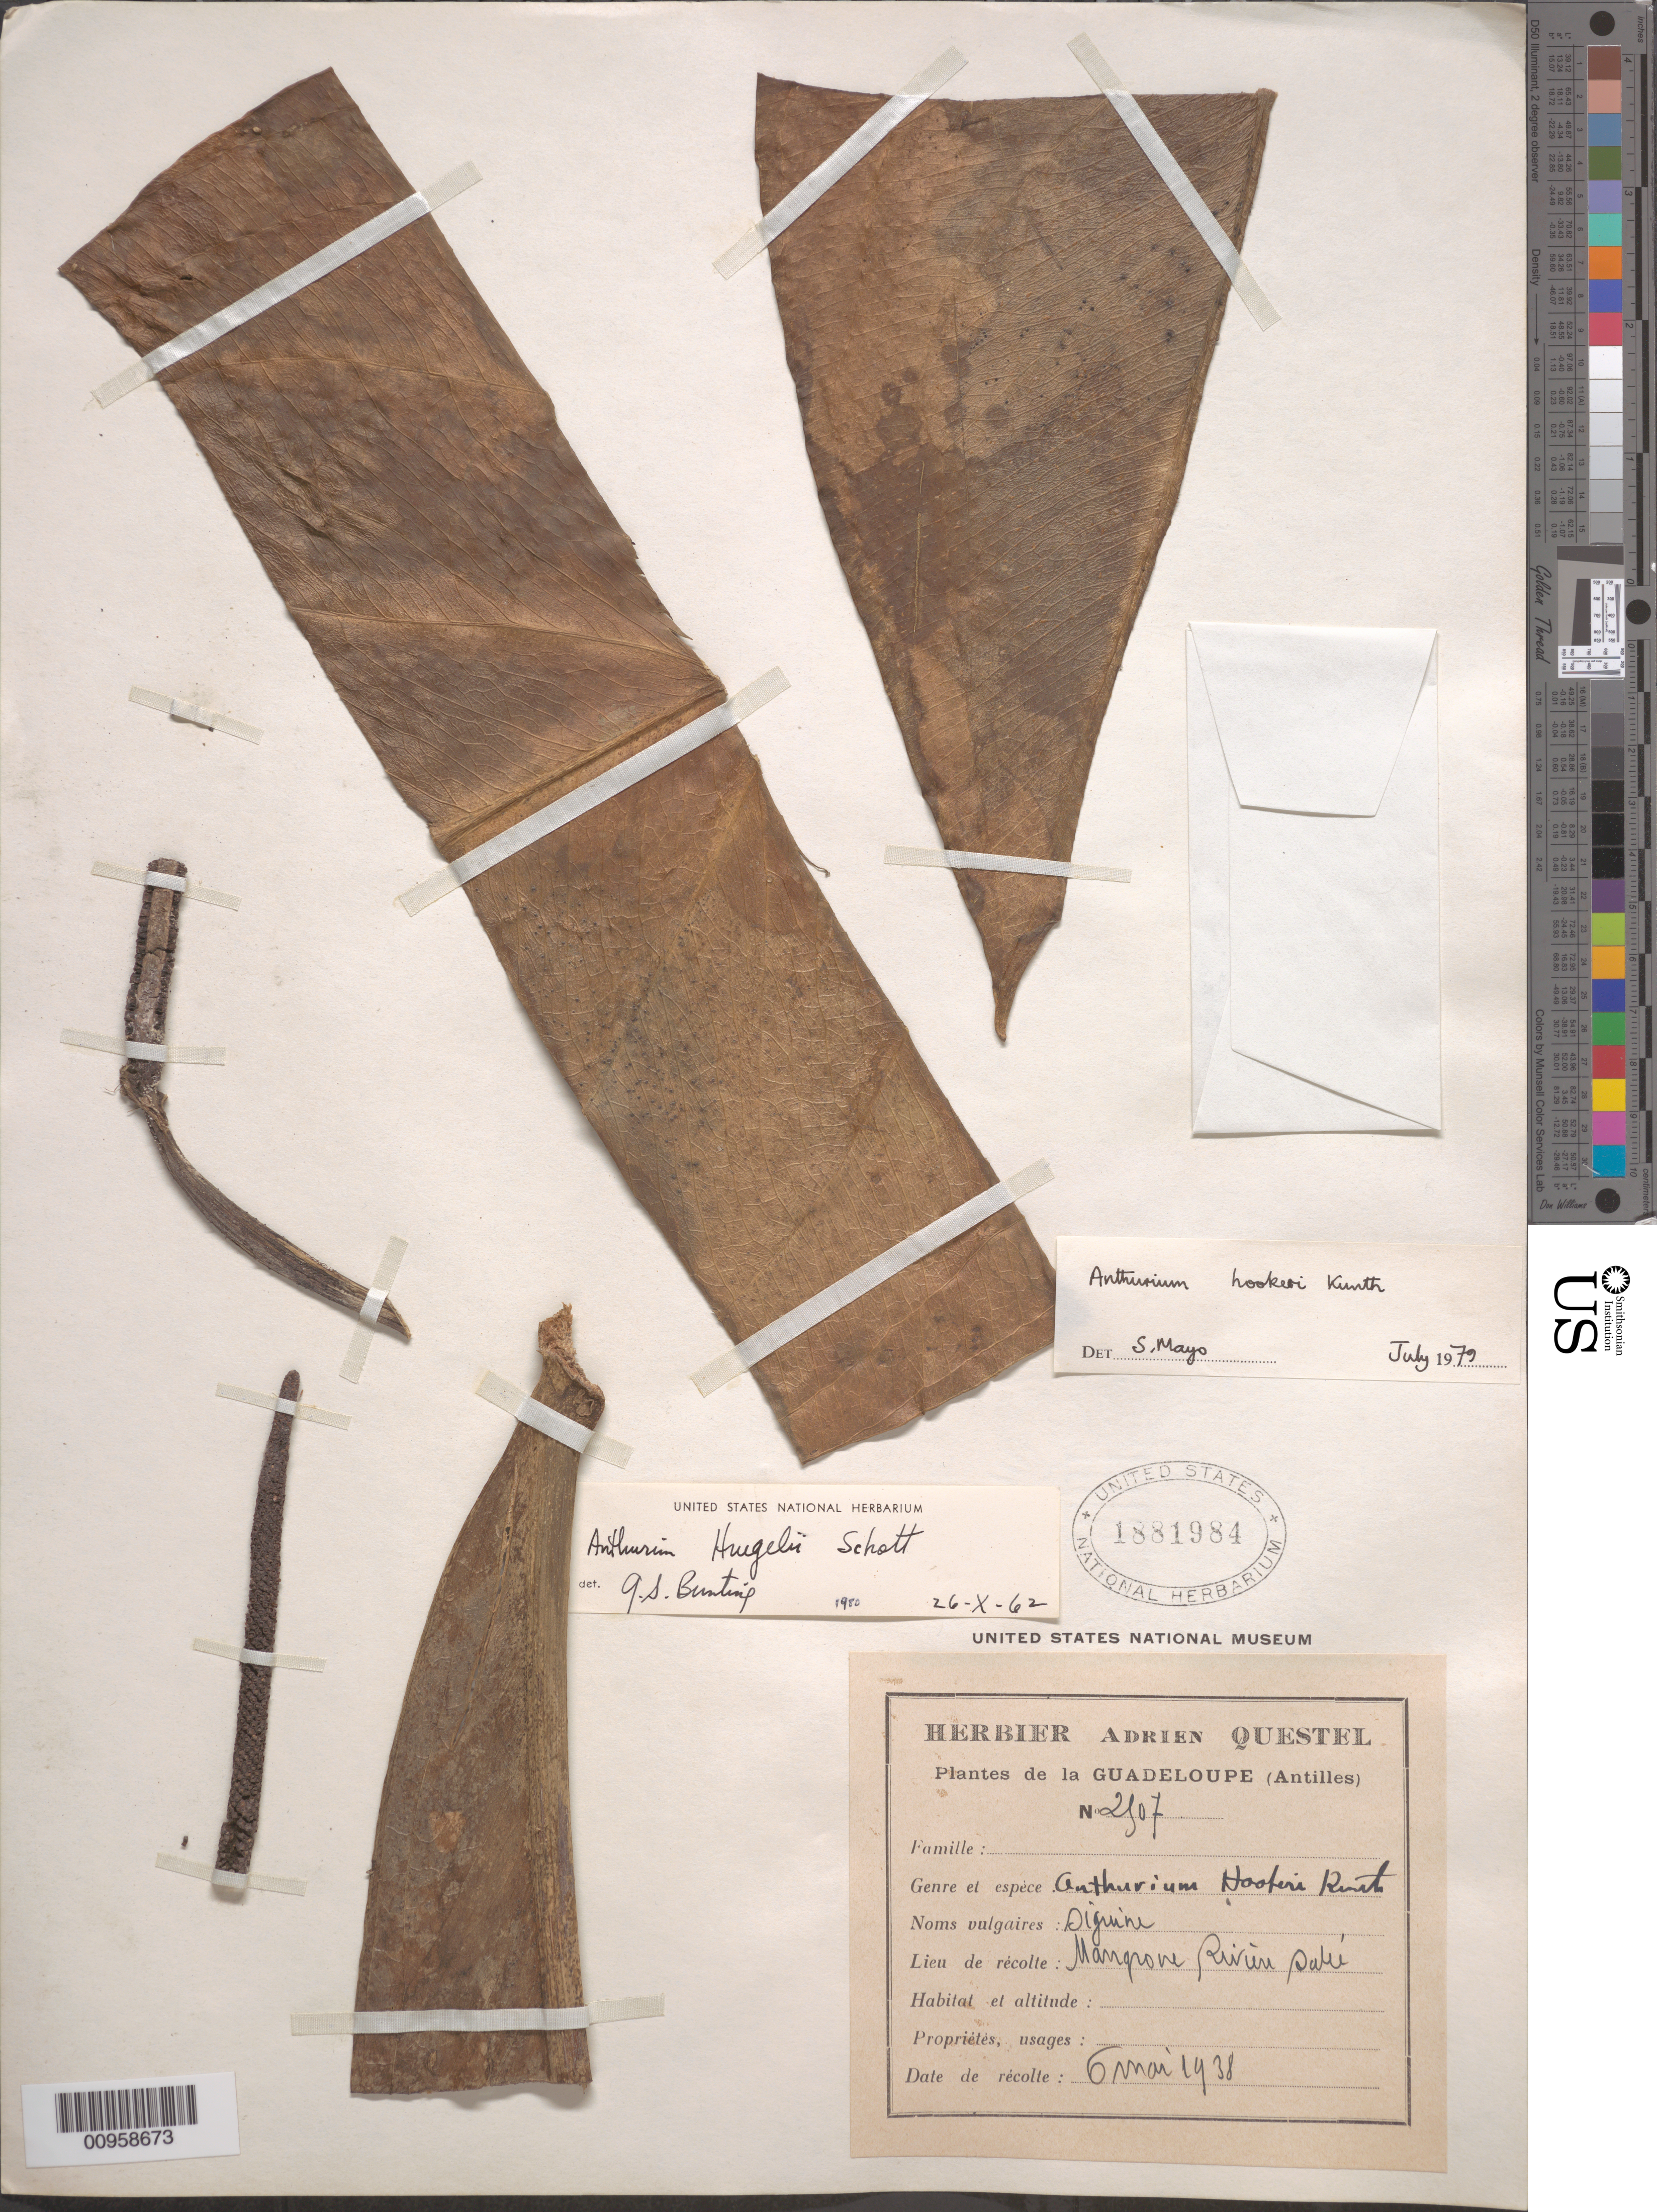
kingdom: Plantae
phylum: Tracheophyta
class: Liliopsida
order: Alismatales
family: Araceae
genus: Anthurium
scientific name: Anthurium hookeri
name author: Kunth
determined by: Bunting, G. S.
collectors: A. Questel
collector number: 2507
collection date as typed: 06 May 1938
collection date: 1938-05-06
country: Guadeloupe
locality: Rivière Saleé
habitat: Mangrove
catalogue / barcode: US 1881984